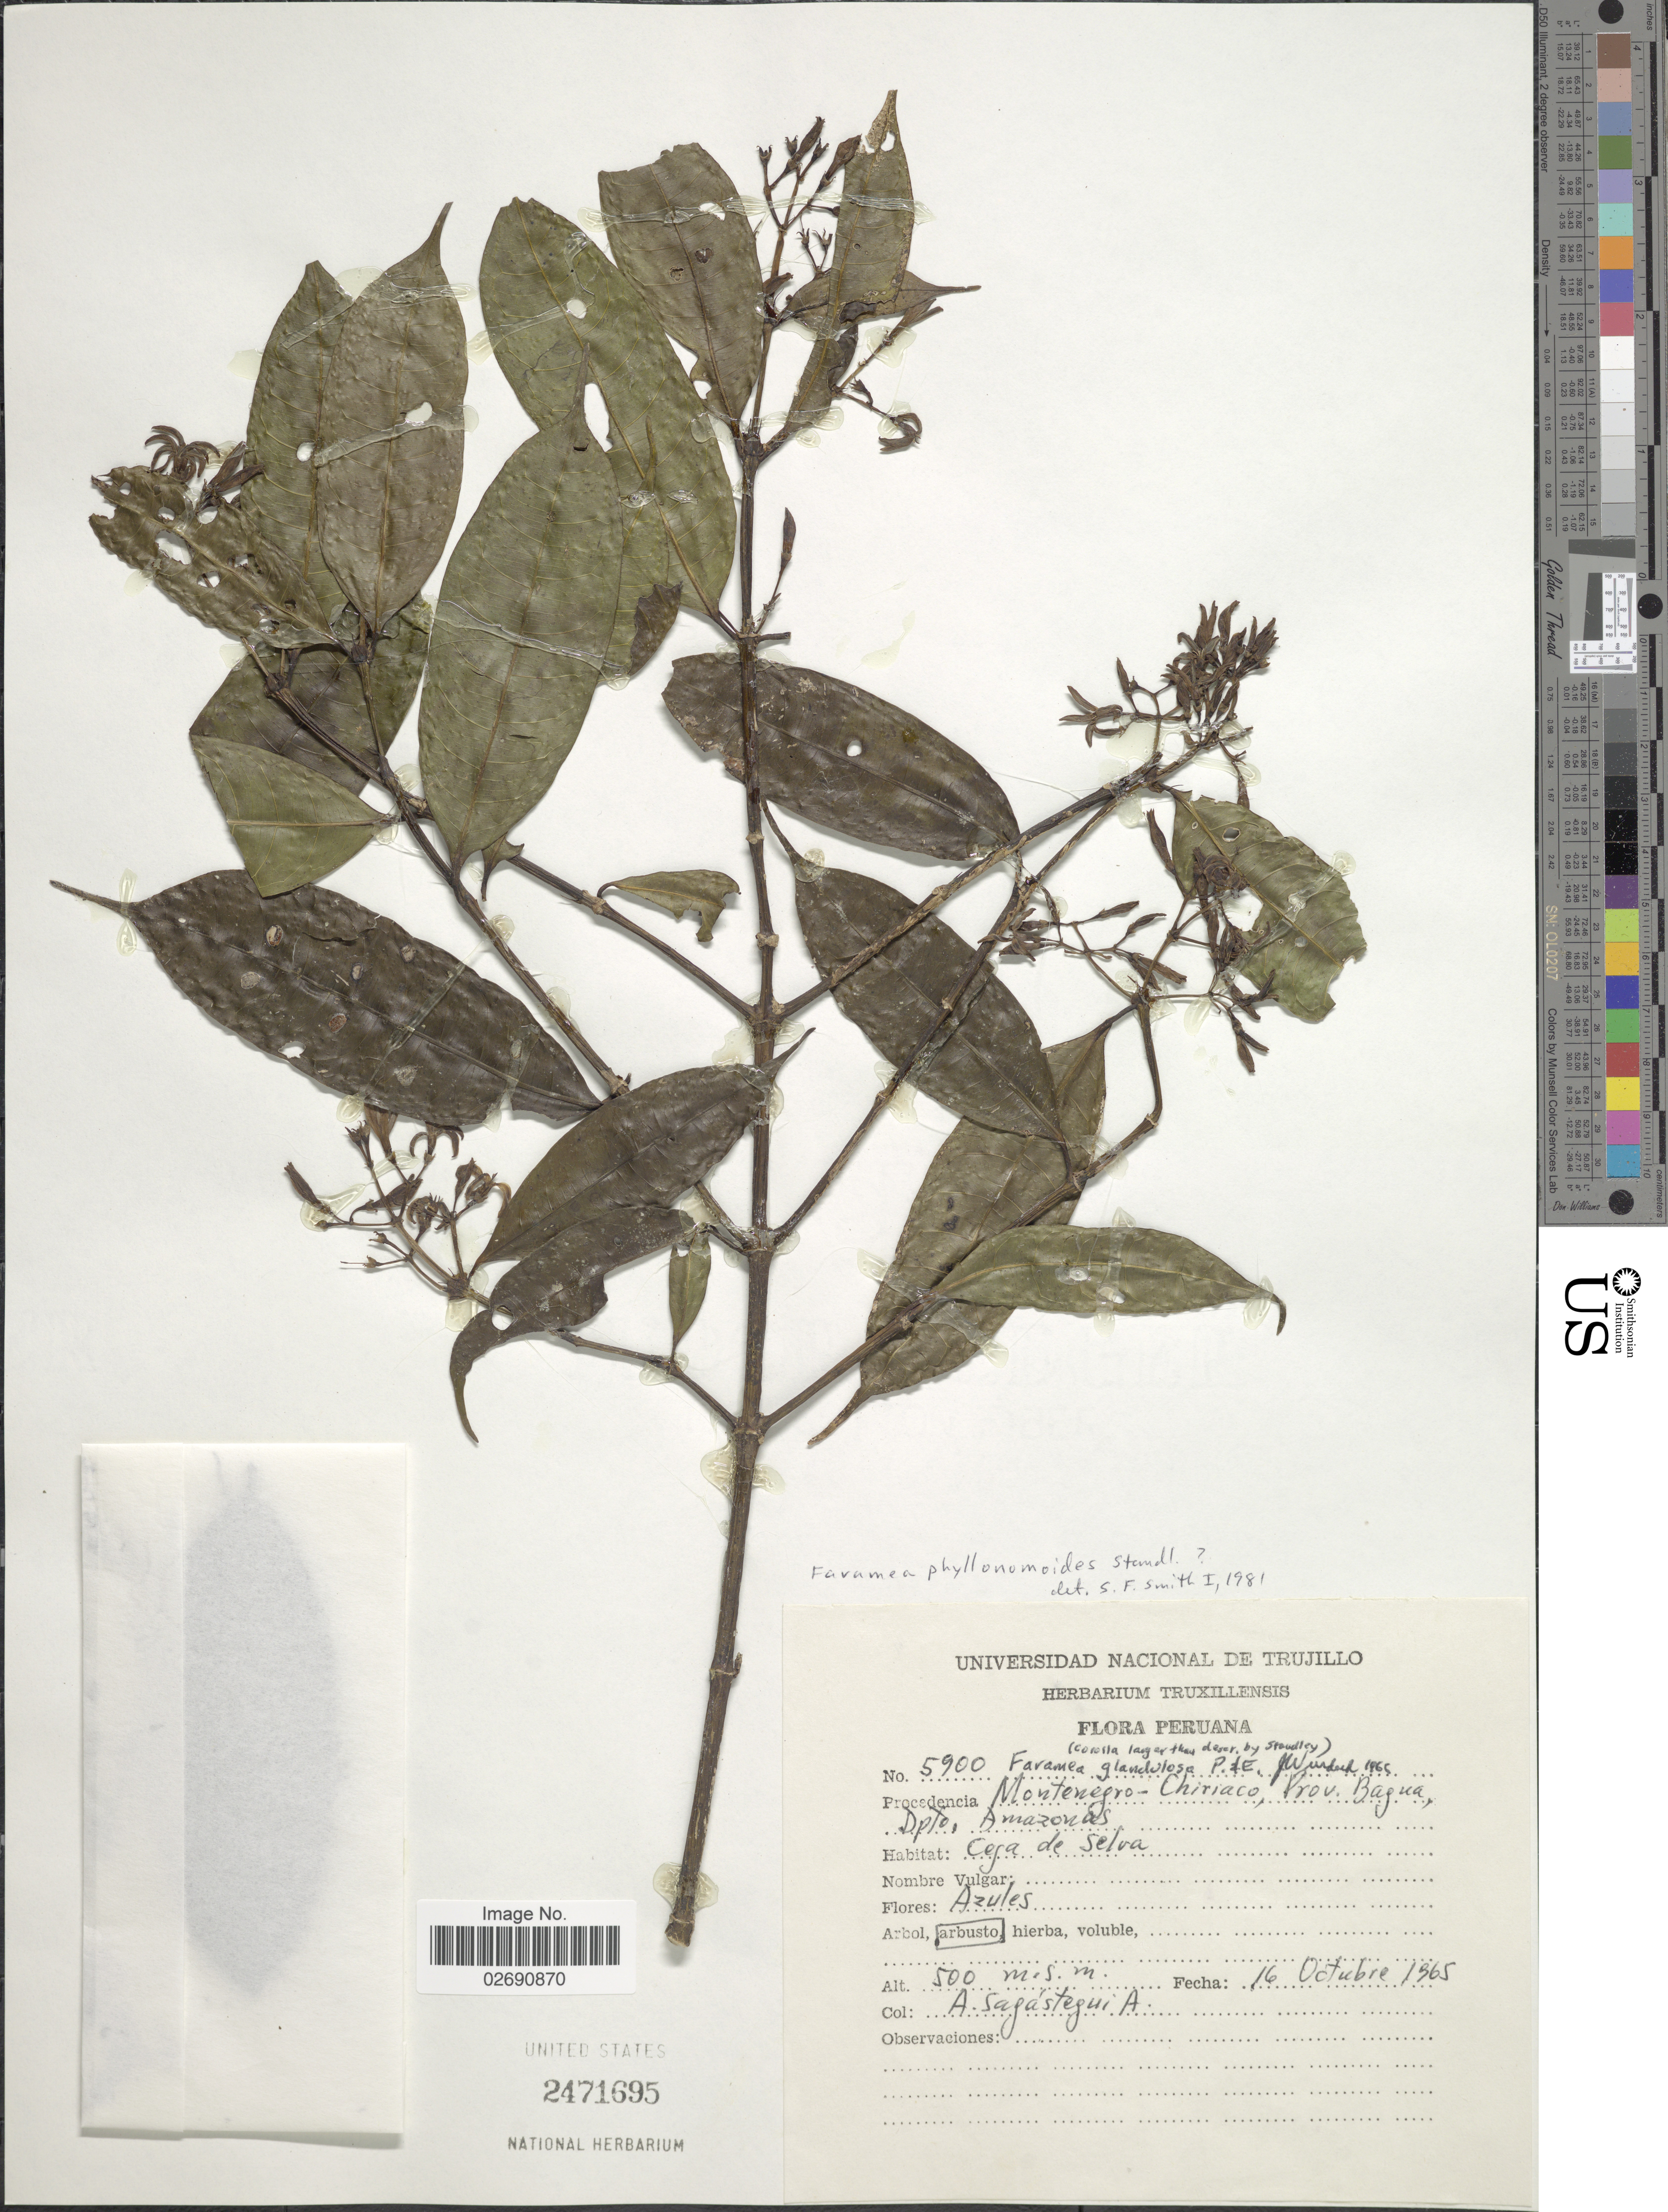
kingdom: Plantae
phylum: Tracheophyta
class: Magnoliopsida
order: Gentianales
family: Rubiaceae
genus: Faramea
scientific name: Faramea phyllonomoides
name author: Standl.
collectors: A. Sagástegui A.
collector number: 5900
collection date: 1965-10-16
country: Peru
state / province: Amazonas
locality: Montenegro-Chiriaco, Prov. Bagua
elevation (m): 500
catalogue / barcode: US 2471695